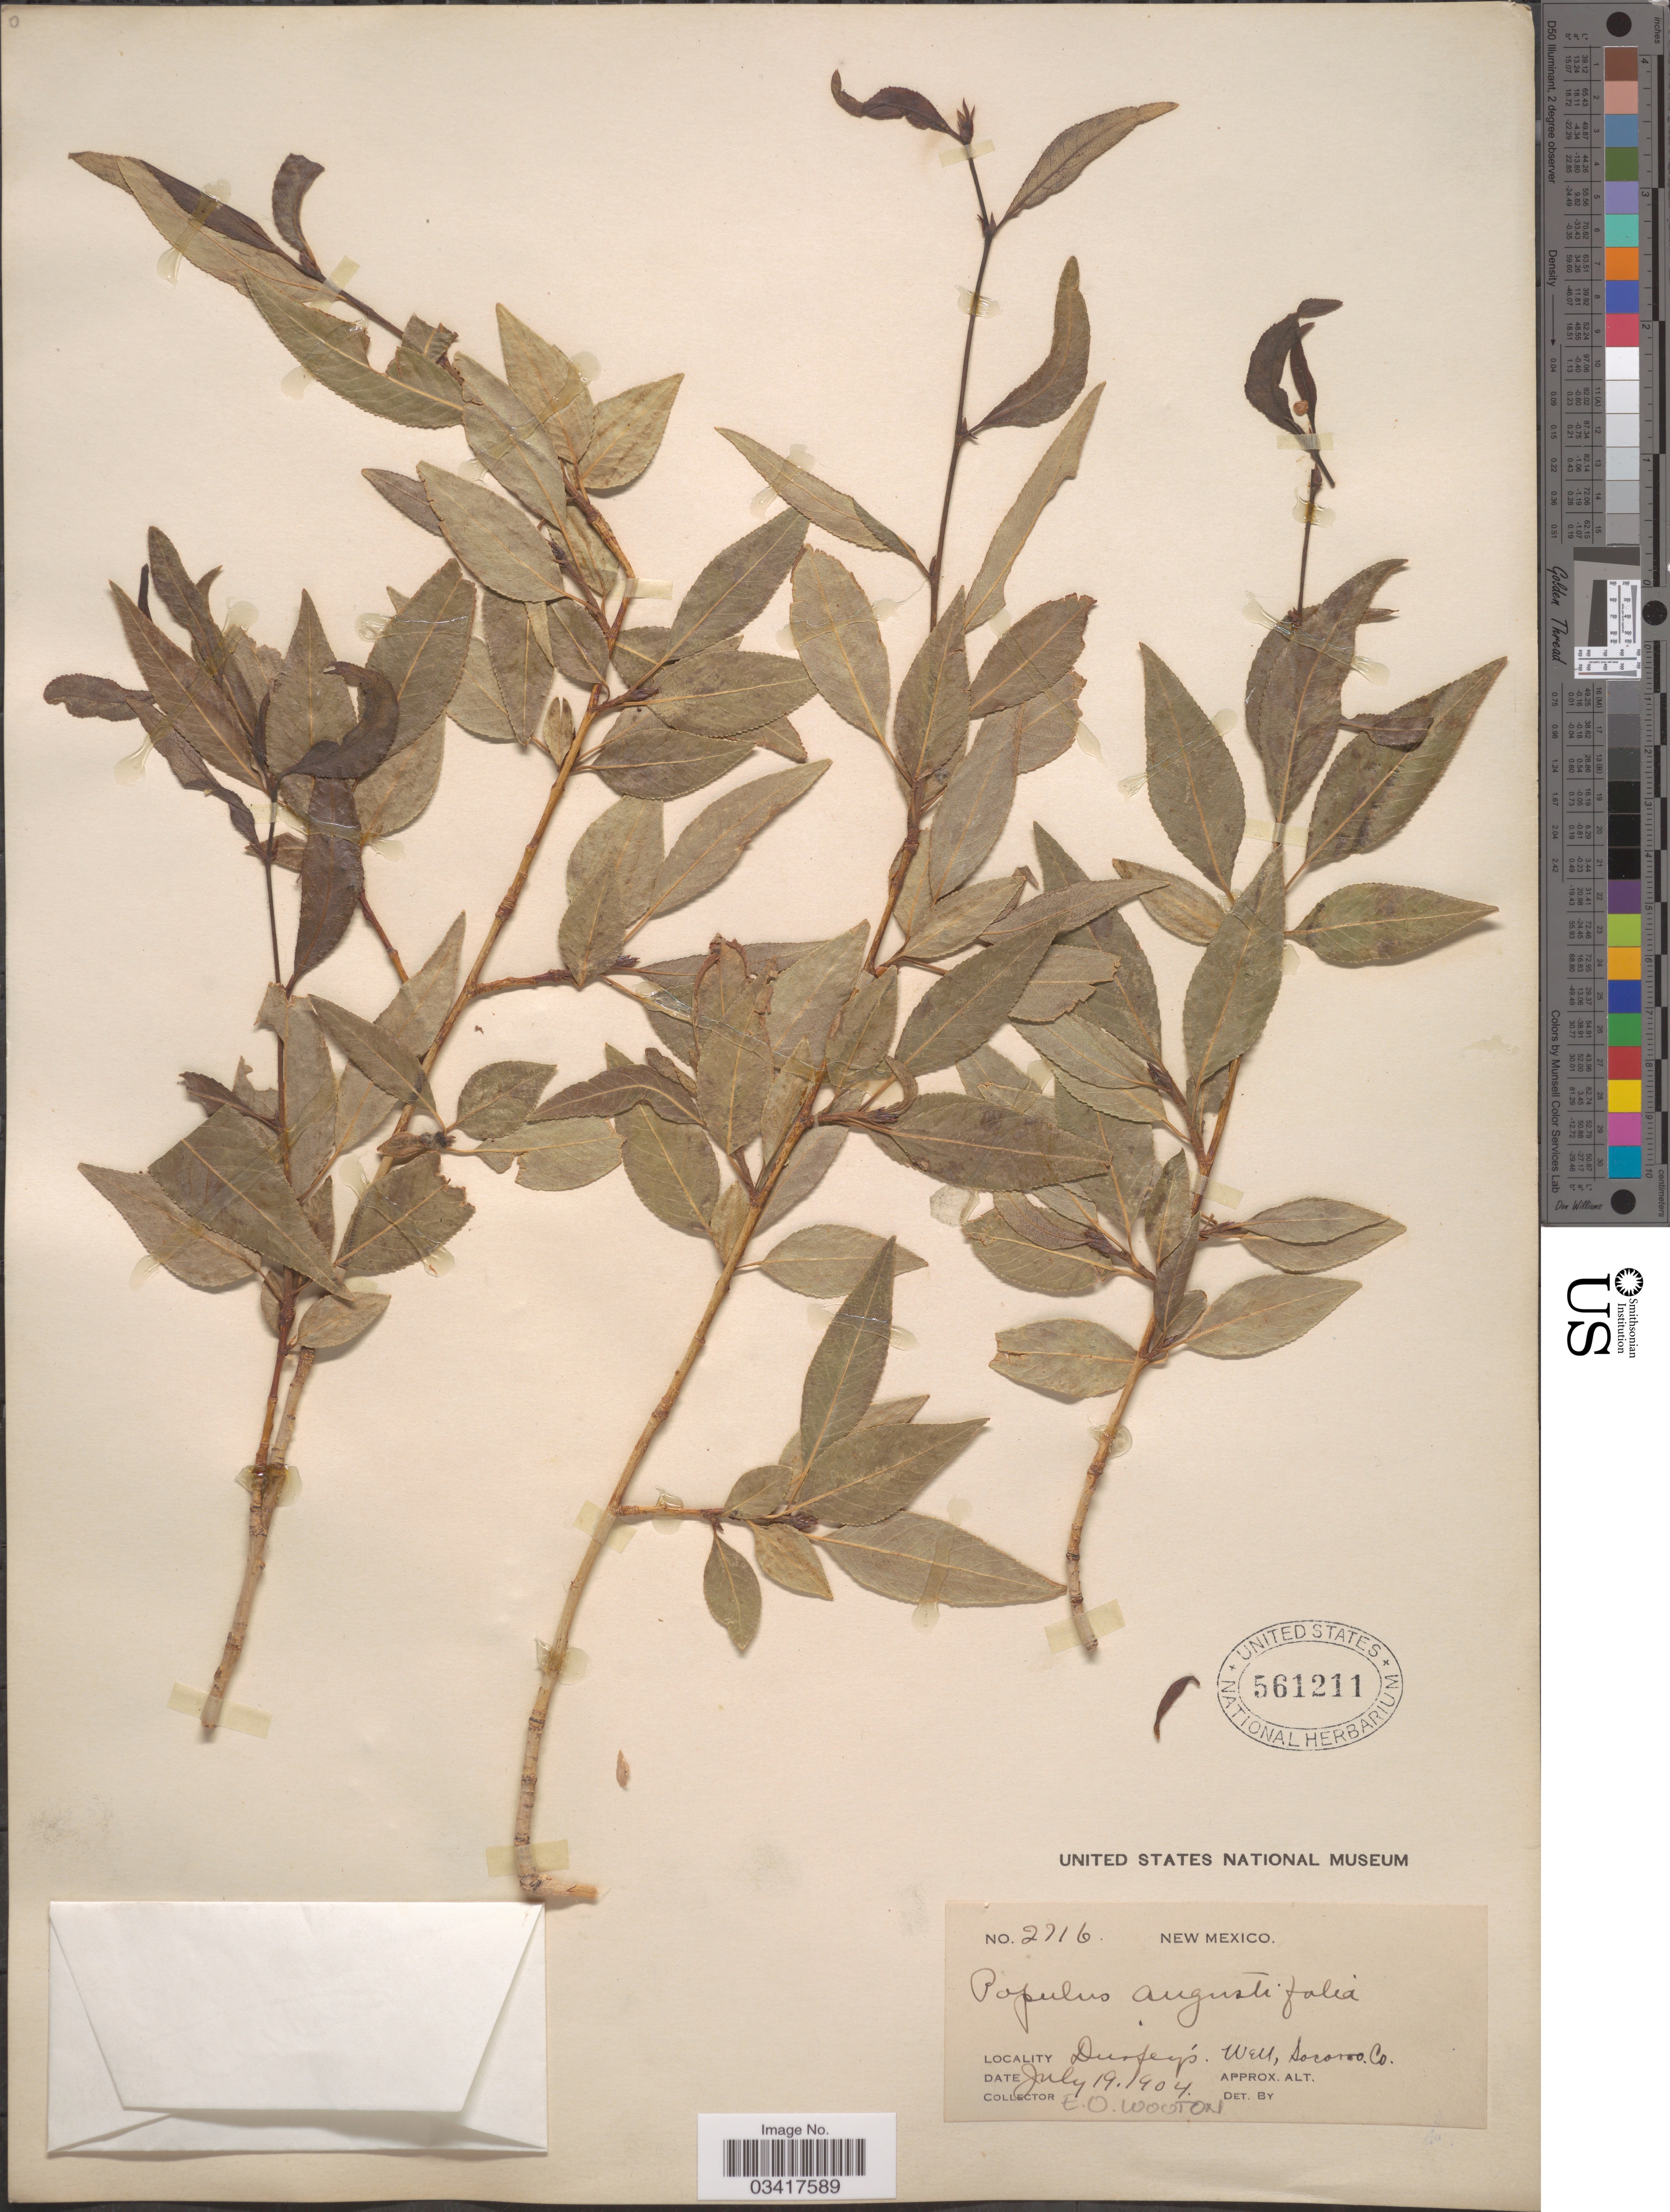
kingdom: Plantae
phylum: Tracheophyta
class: Magnoliopsida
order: Malpighiales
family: Salicaceae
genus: Populus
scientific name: Populus angustifolia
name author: E. James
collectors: E. O. Wooton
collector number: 2716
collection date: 1904-07-19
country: United States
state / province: New Mexico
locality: Durfey's Well, Socorro Co.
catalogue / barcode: US 561211